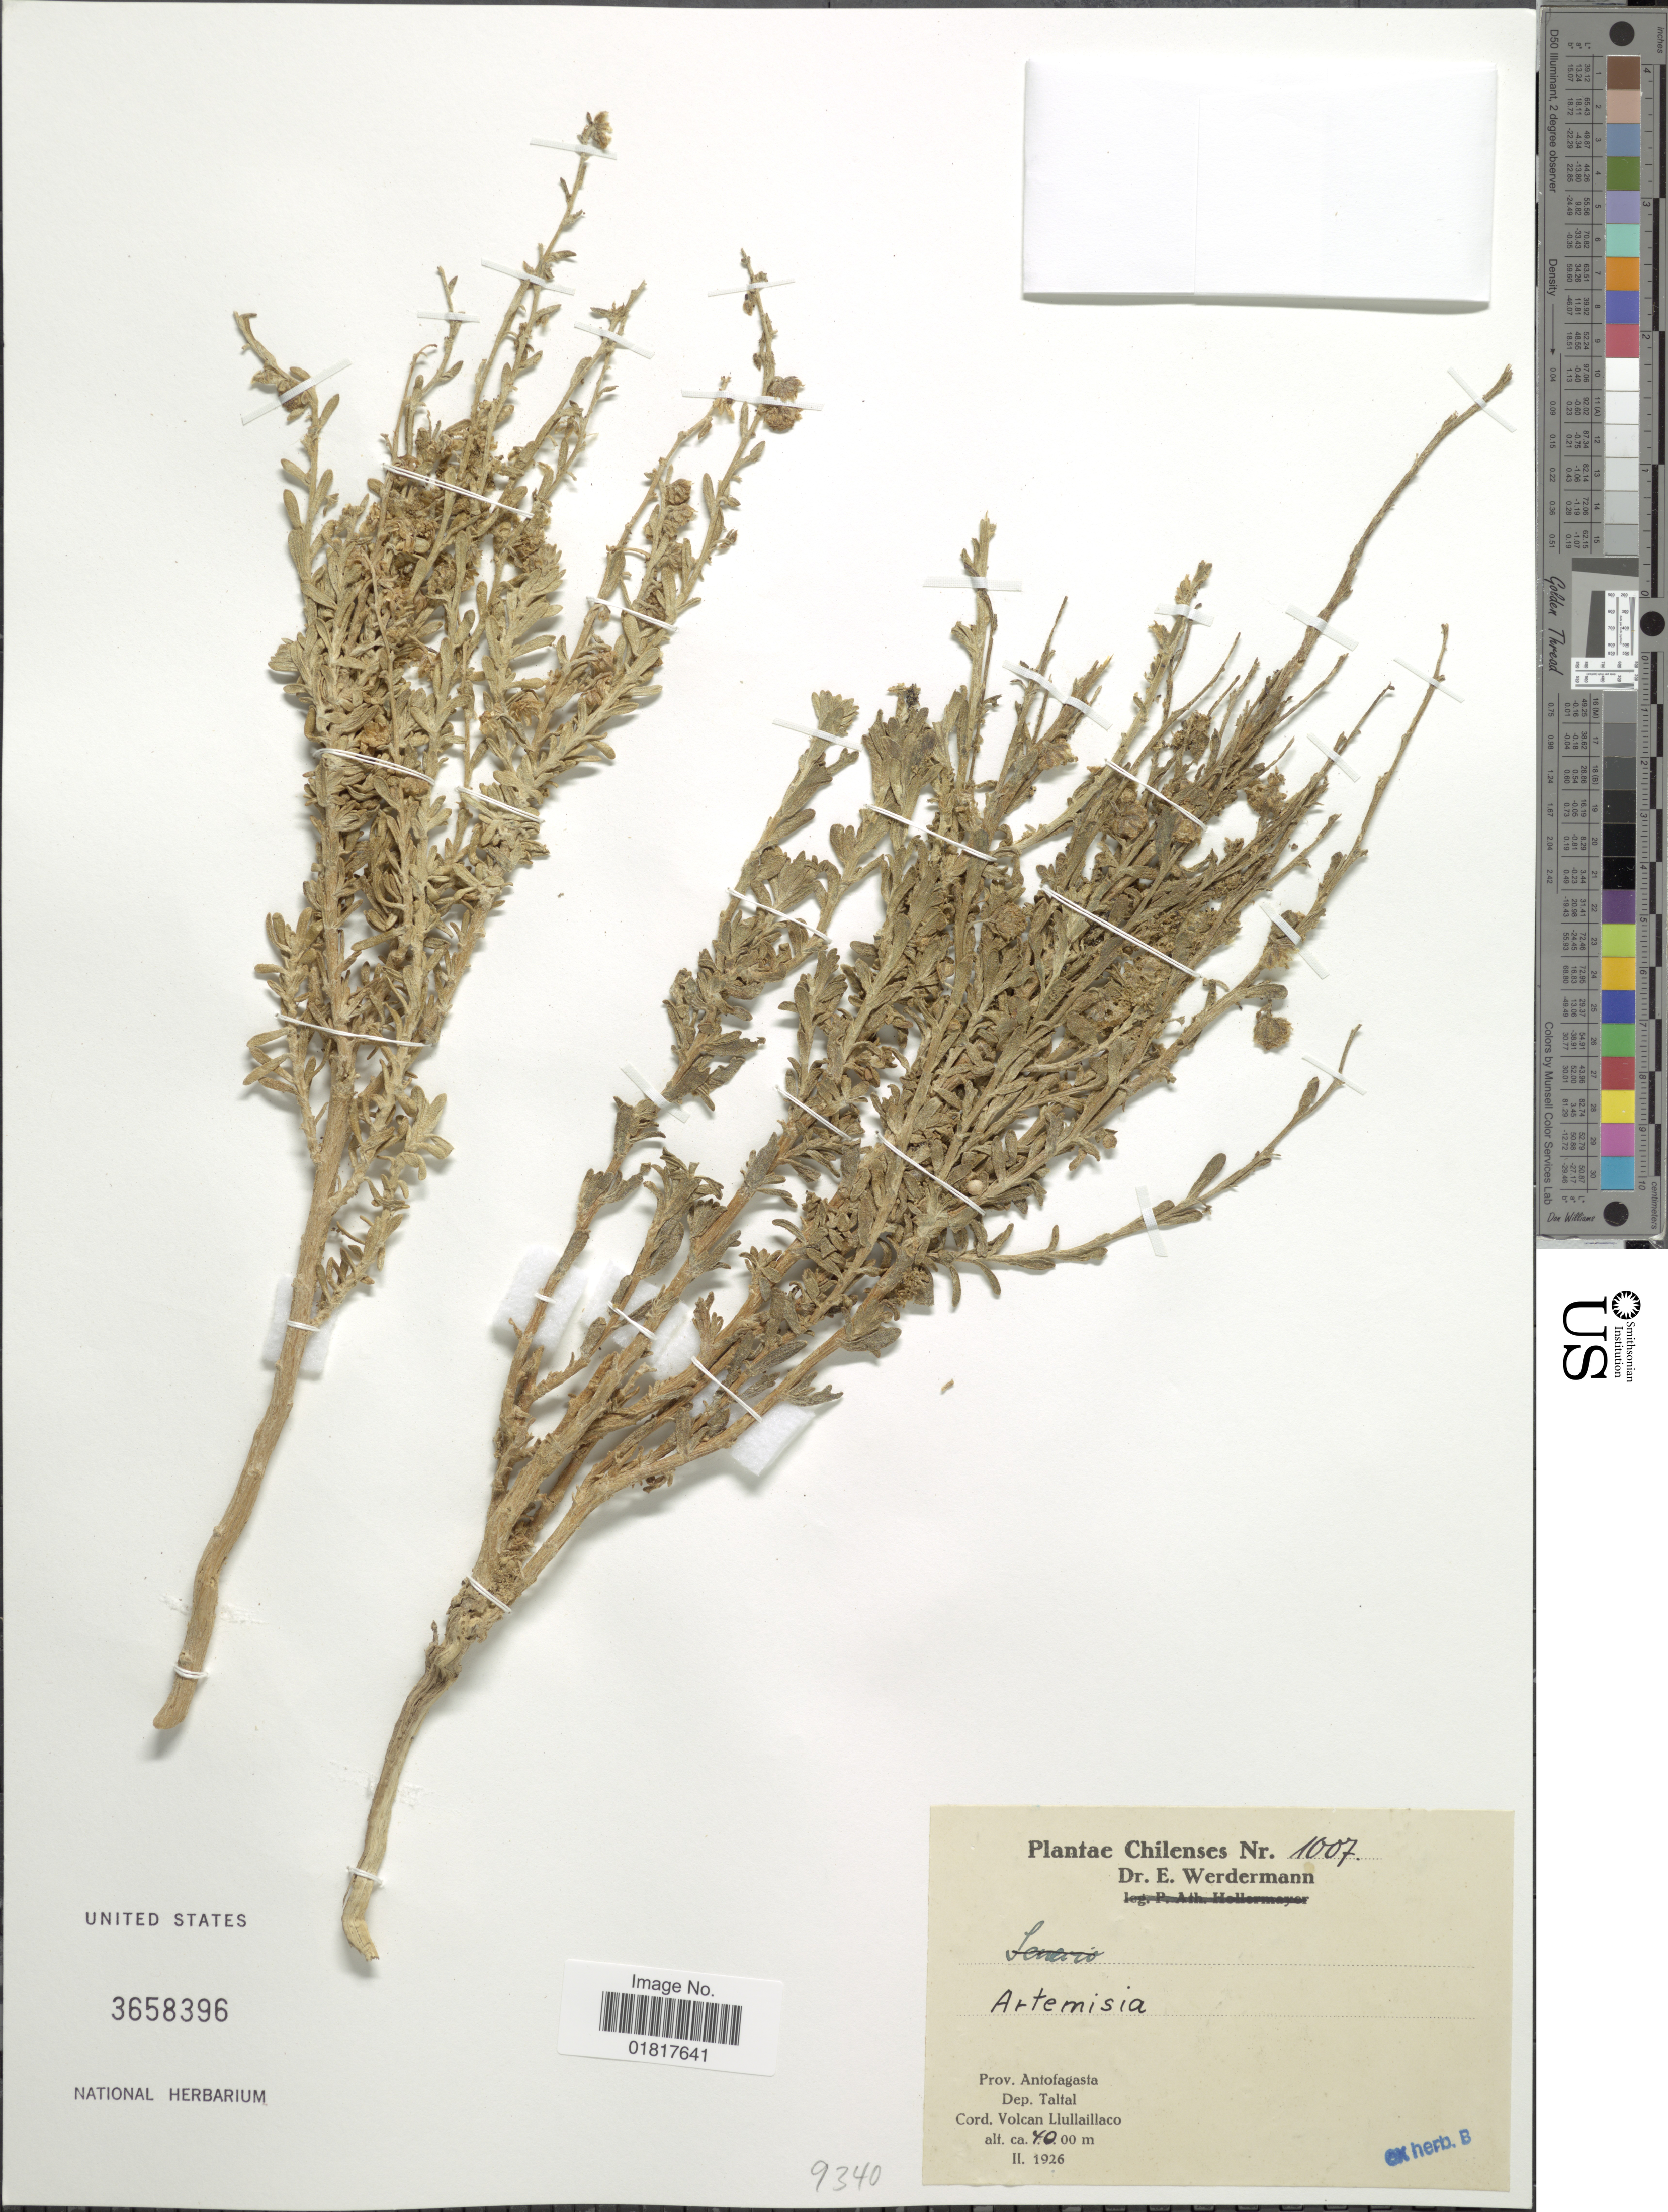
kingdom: Plantae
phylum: Tracheophyta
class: Magnoliopsida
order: Asterales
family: Asteraceae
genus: Artemisia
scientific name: Artemisia sp.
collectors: E. Werdermann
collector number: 1007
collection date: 1926-02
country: Chile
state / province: Antofagasta (II)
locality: Dep. Taltal, Cord. Volcan Llullaillaco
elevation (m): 4000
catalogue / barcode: US 3658396